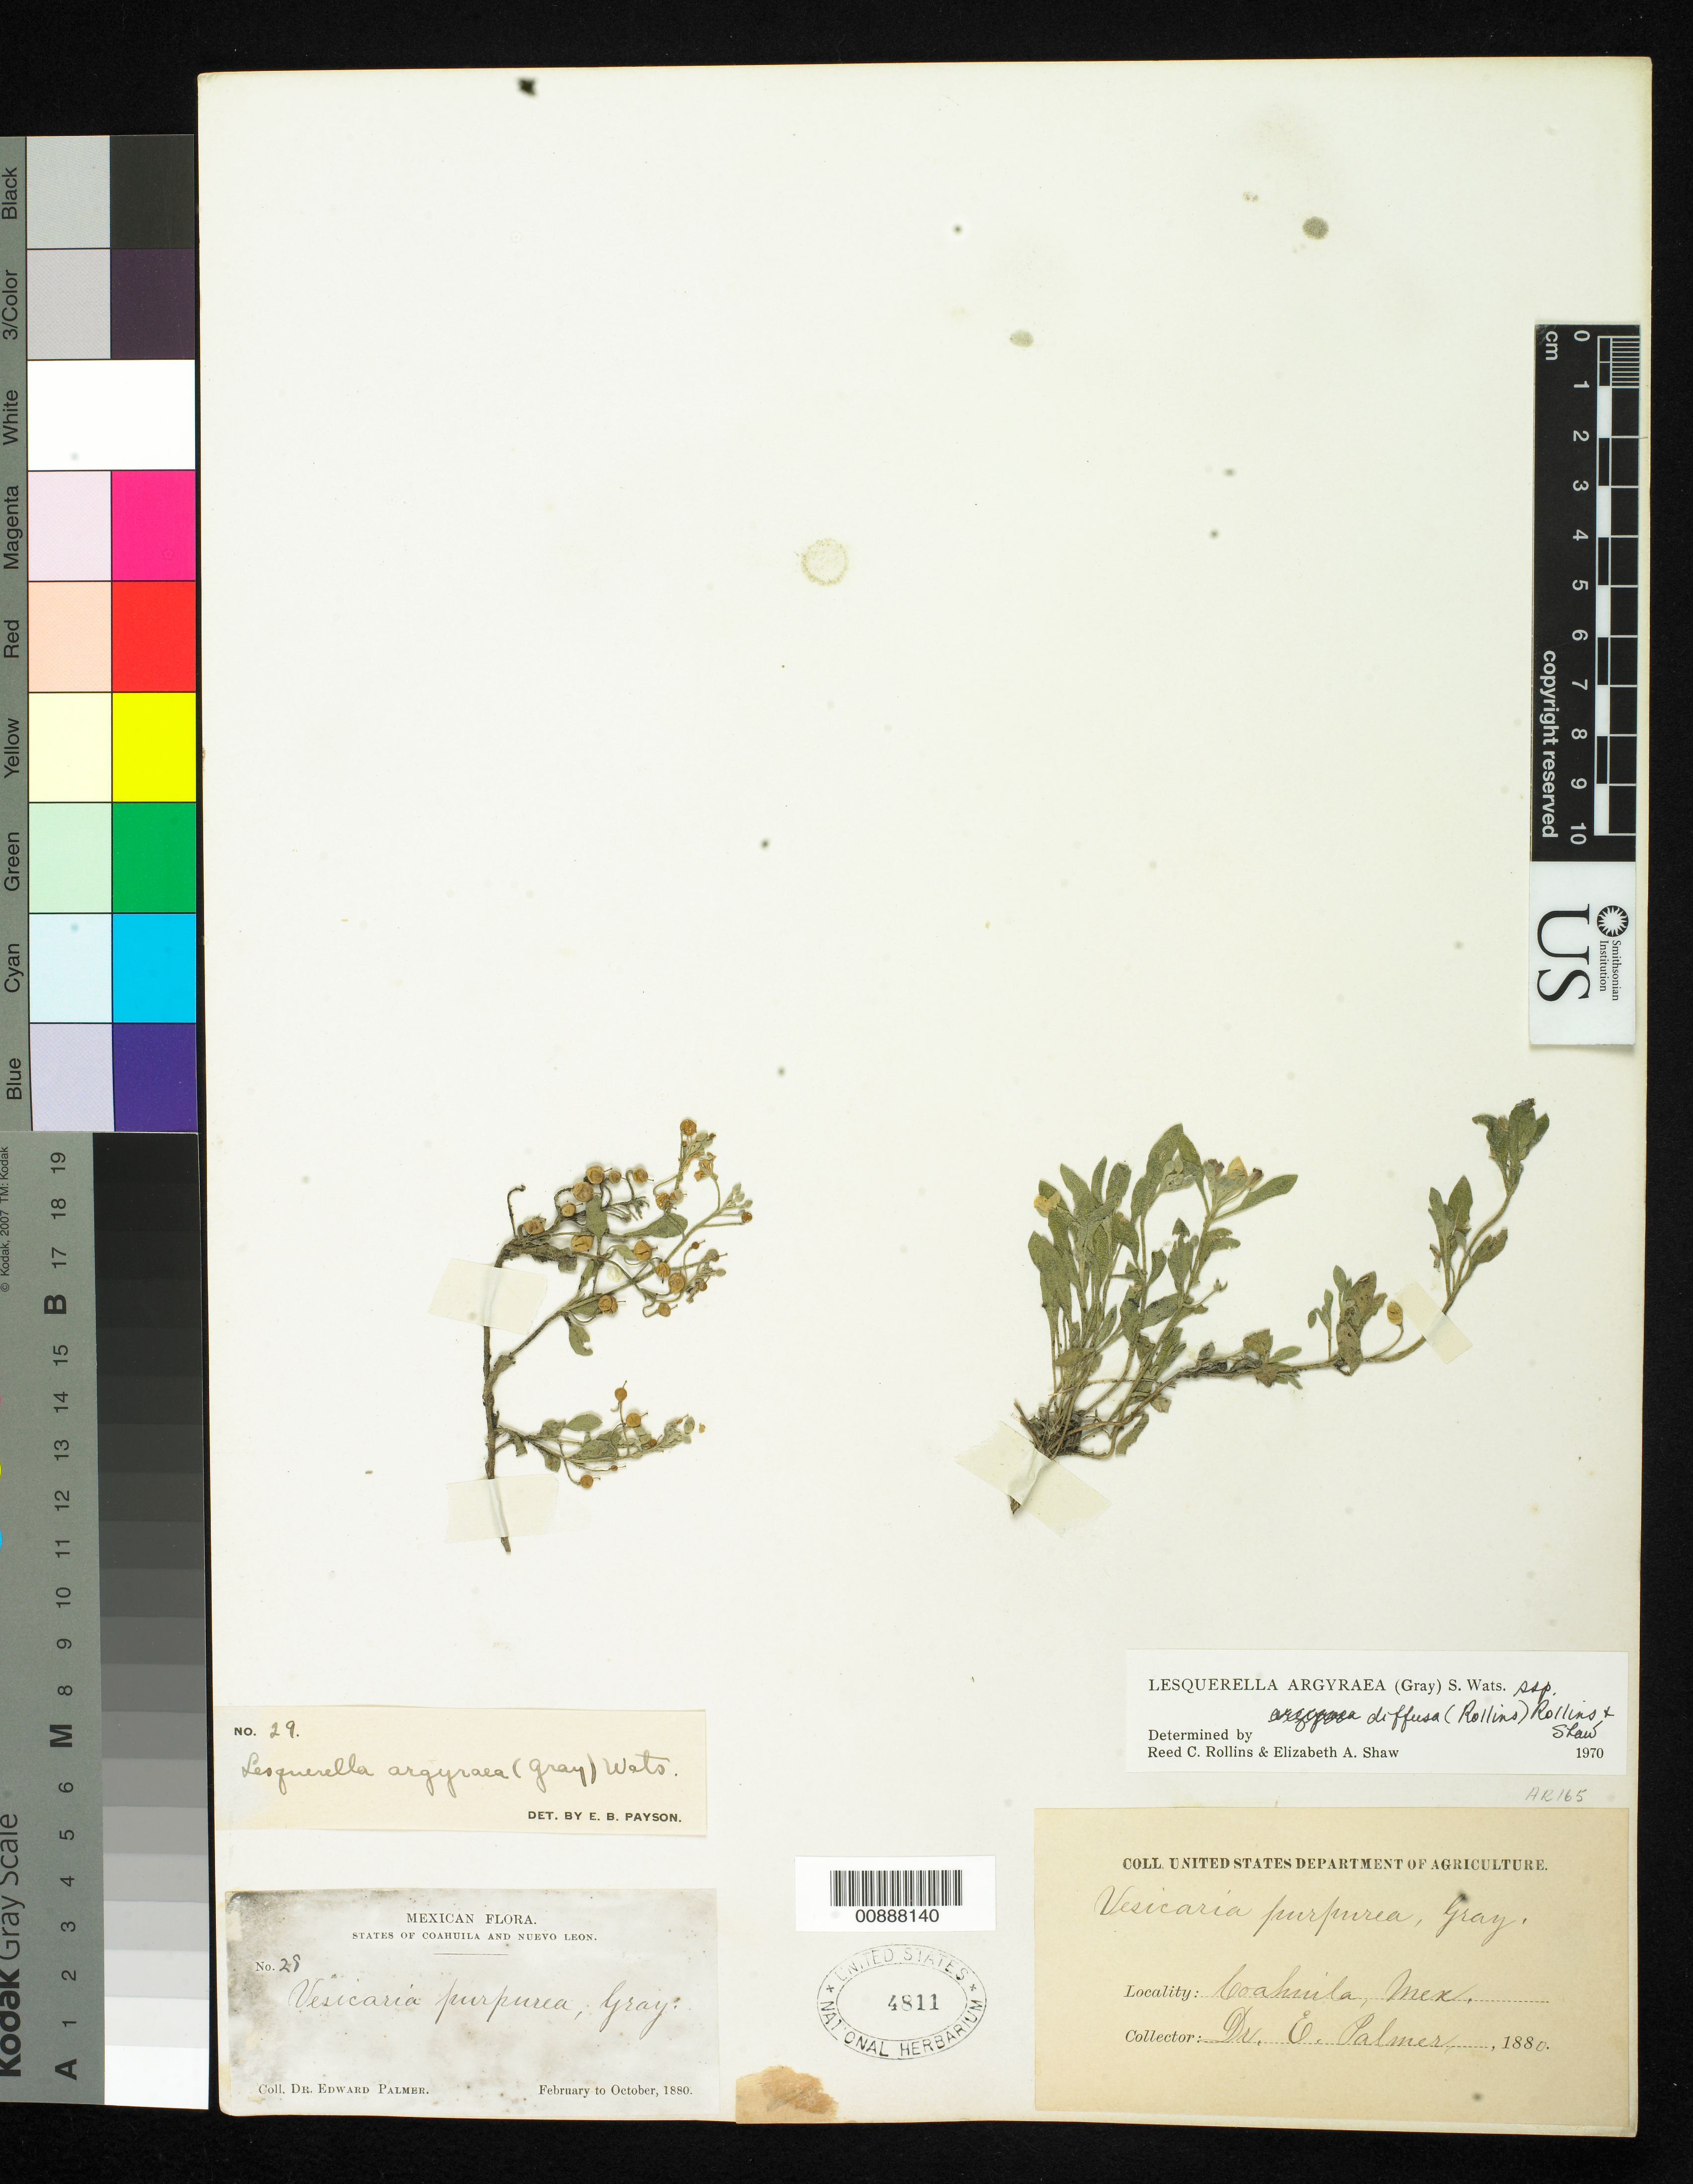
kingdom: Plantae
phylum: Tracheophyta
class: Magnoliopsida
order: Brassicales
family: Brassicaceae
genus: Lesquerella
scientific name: Lesquerella argyraea subsp. diffusa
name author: (Rollins) Rollins & E.A. Shaw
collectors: E. Palmer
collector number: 29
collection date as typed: Feb 1880 to -- Oct 1880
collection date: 1880-02/1880-10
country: Mexico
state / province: Coahuila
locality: Coahuila.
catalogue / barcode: US 4811